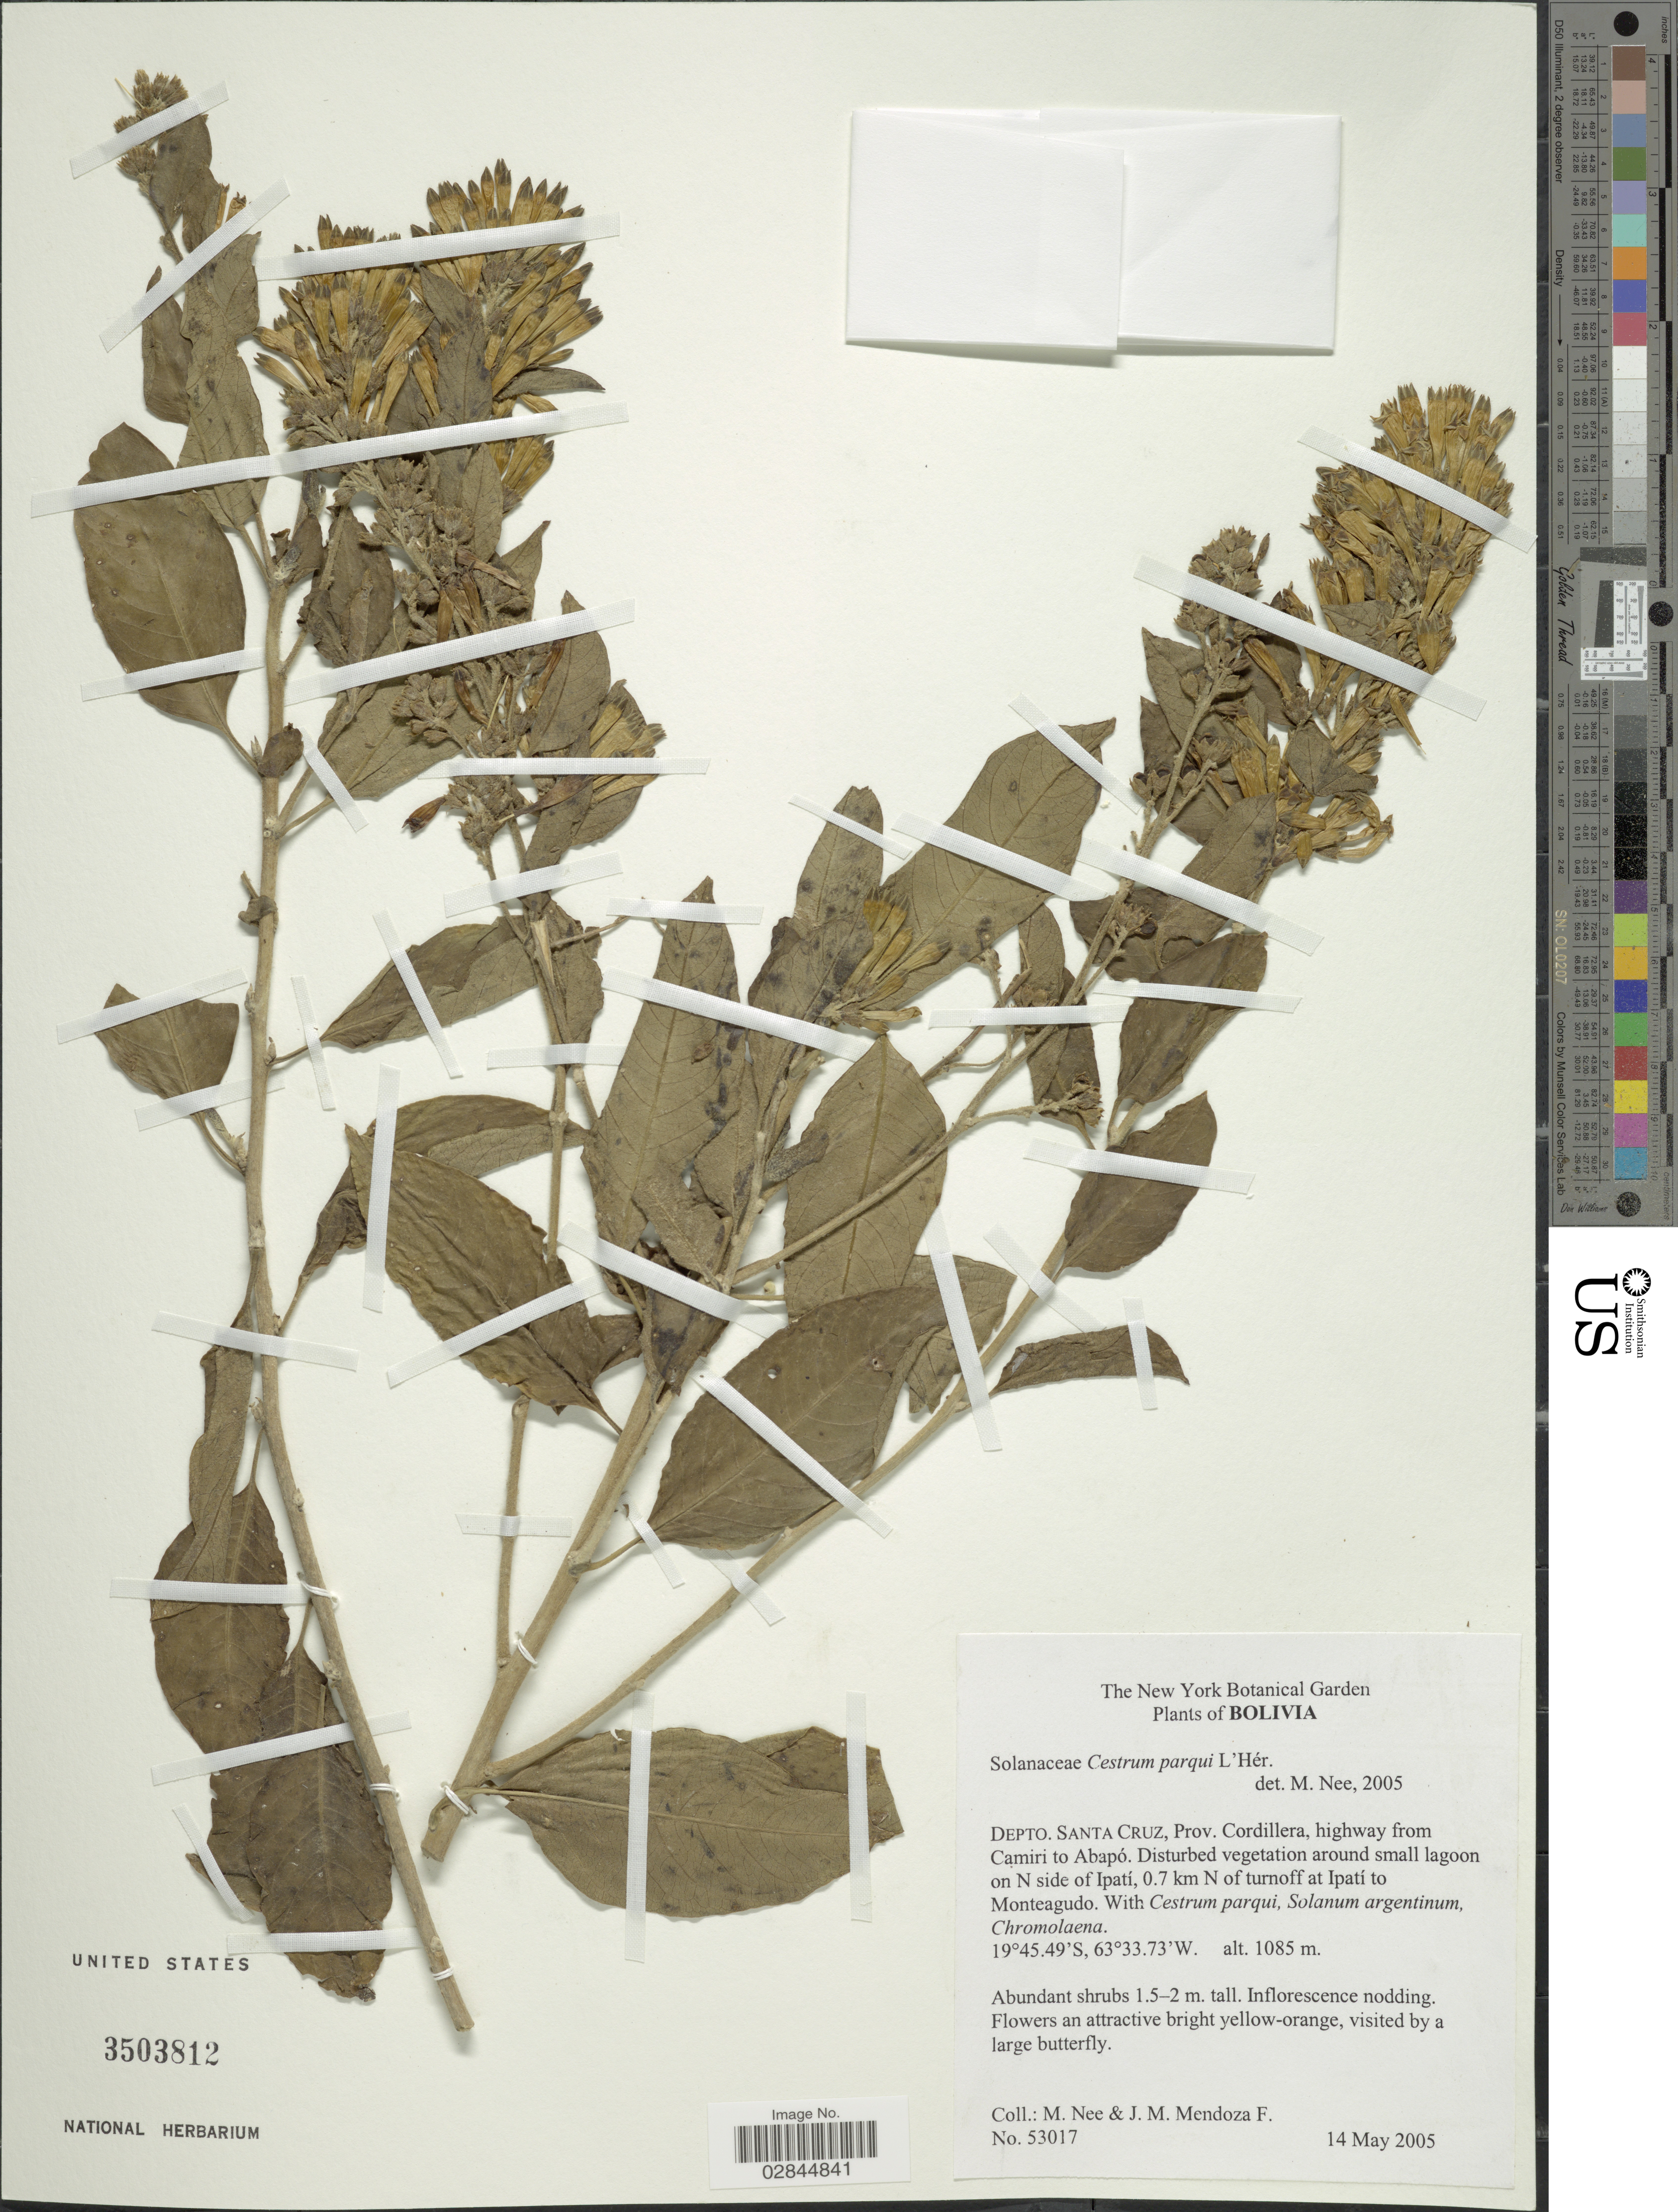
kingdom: Plantae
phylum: Tracheophyta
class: Magnoliopsida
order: Solanales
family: Solanaceae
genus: Cestrum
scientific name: Cestrum parqui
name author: L'Hér.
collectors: M. Nee & J. M. Mendoza F.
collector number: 53017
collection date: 2005-05-14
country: Bolivia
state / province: Santa Cruz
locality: Depto. Santa Cruz, Prov. Cordillera, highway from Camiri to Abapó. Disturbed vegetation around small lagoon on N side of Ipatí, 0.7 km N of turnoff at Ipatí to Monteagudo.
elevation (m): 1085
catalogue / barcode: US 3503812